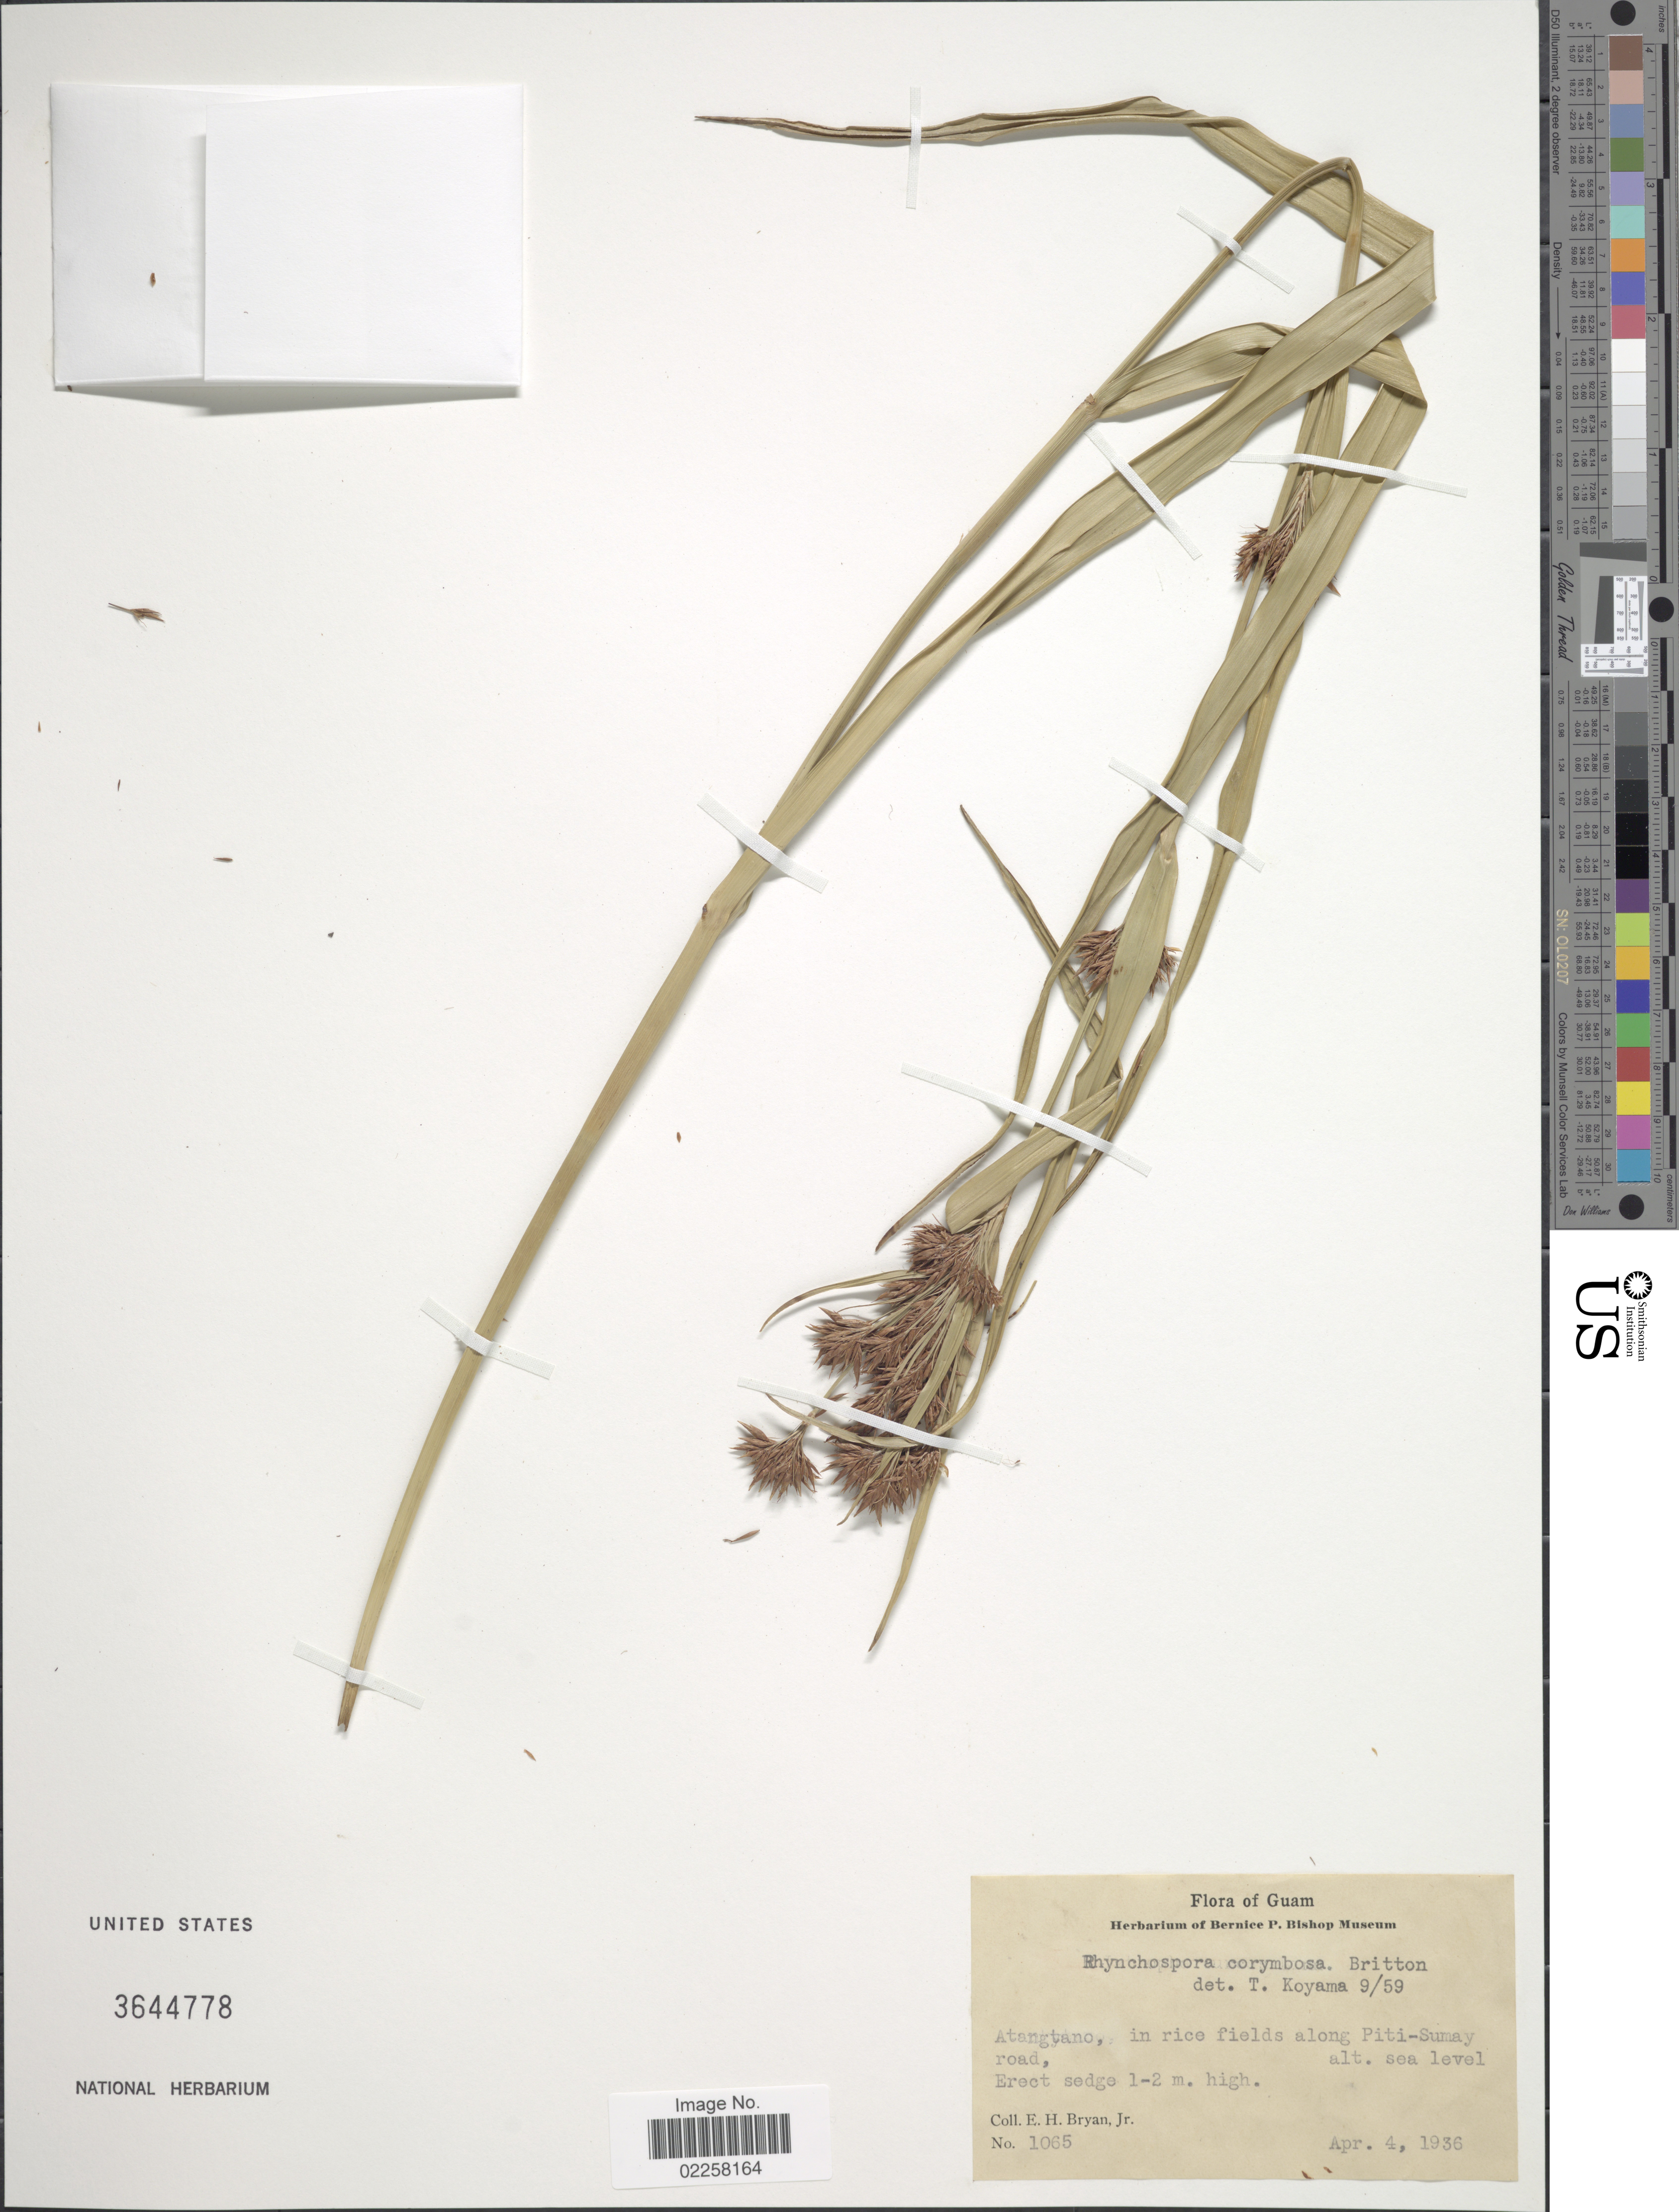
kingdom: Plantae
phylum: Tracheophyta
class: Liliopsida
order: Poales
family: Cyperaceae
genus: Rhynchospora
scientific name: Rhynchospora corymbosa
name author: (L.) Britton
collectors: E. Bryan Jr.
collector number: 1065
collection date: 1936-04-04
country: Guam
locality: Atangtano, in rice fields along Piti-Sumay road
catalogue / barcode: US 3644778